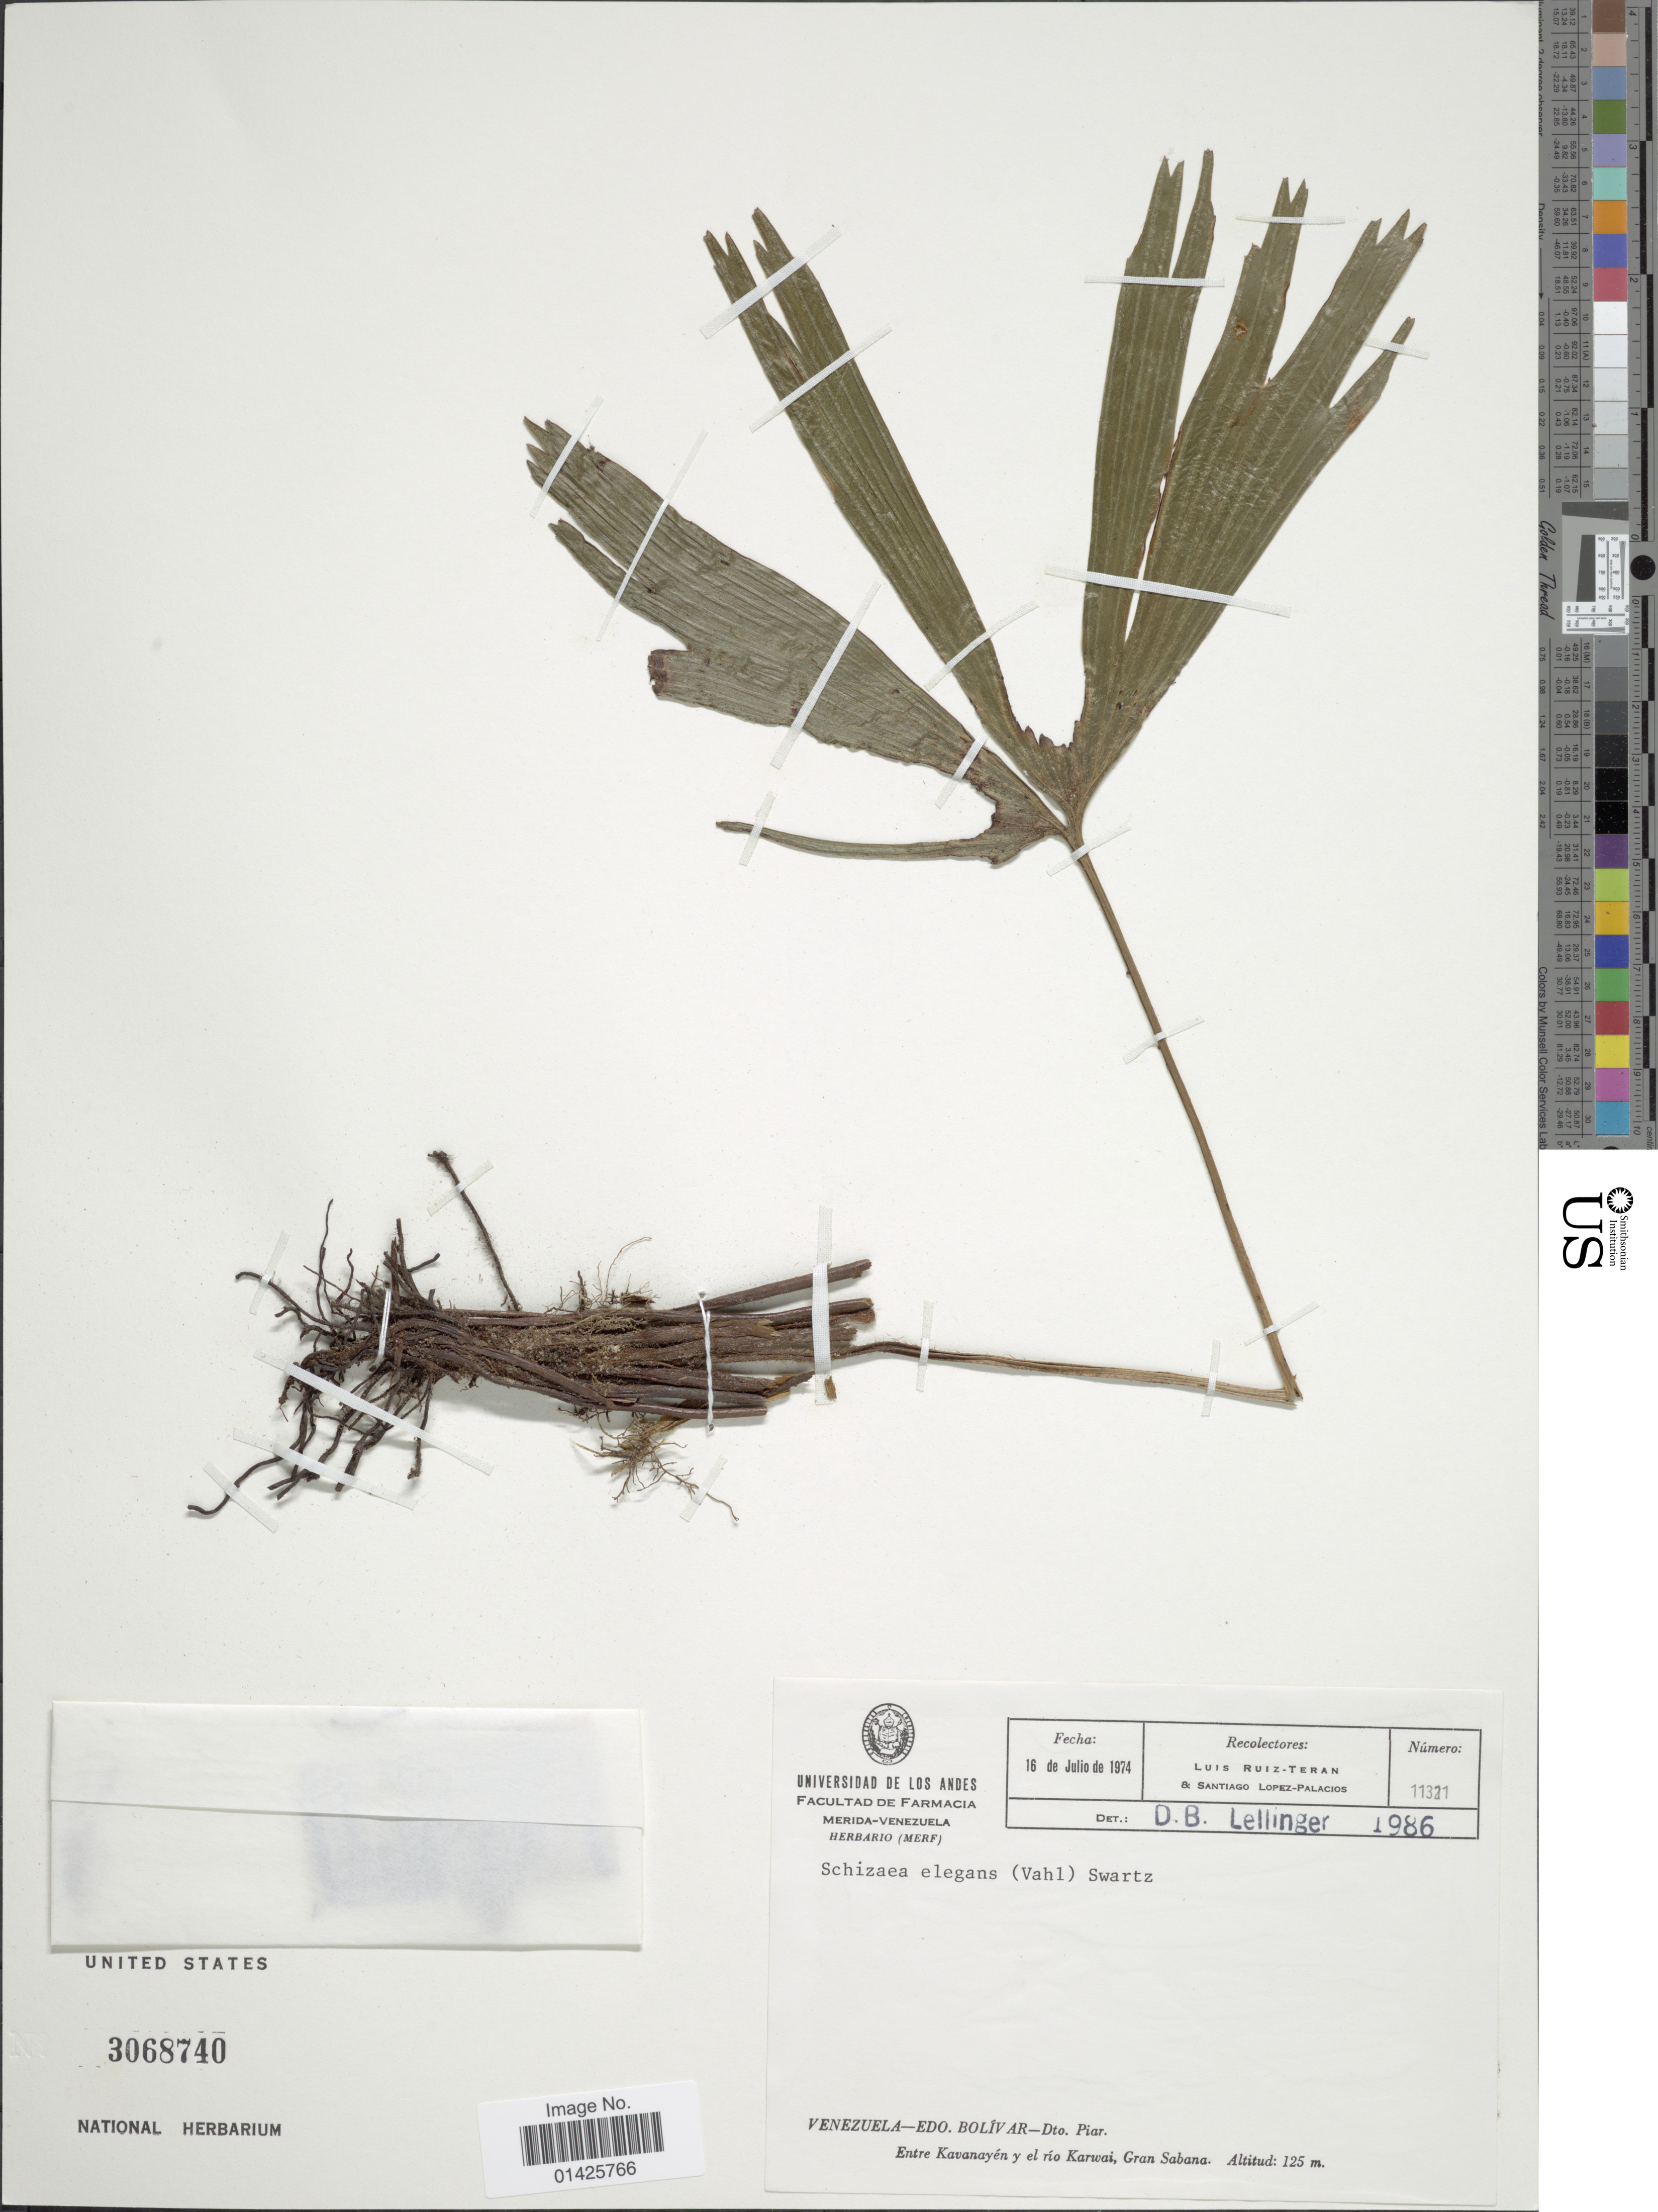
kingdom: Plantae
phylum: Tracheophyta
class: Polypodiopsida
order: Schizaeales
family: Schizaeaceae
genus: Schizaea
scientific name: Schizaea elegans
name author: (Vahl) Sw.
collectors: L. E. Ruíz-Terán & S. López-Palacios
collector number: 11321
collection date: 1974-07-16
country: Venezuela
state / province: Bolivar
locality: Dto. Piar, Entre Kavanayén y el río Karwai, Gran Sabana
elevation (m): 125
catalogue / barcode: US 3068740